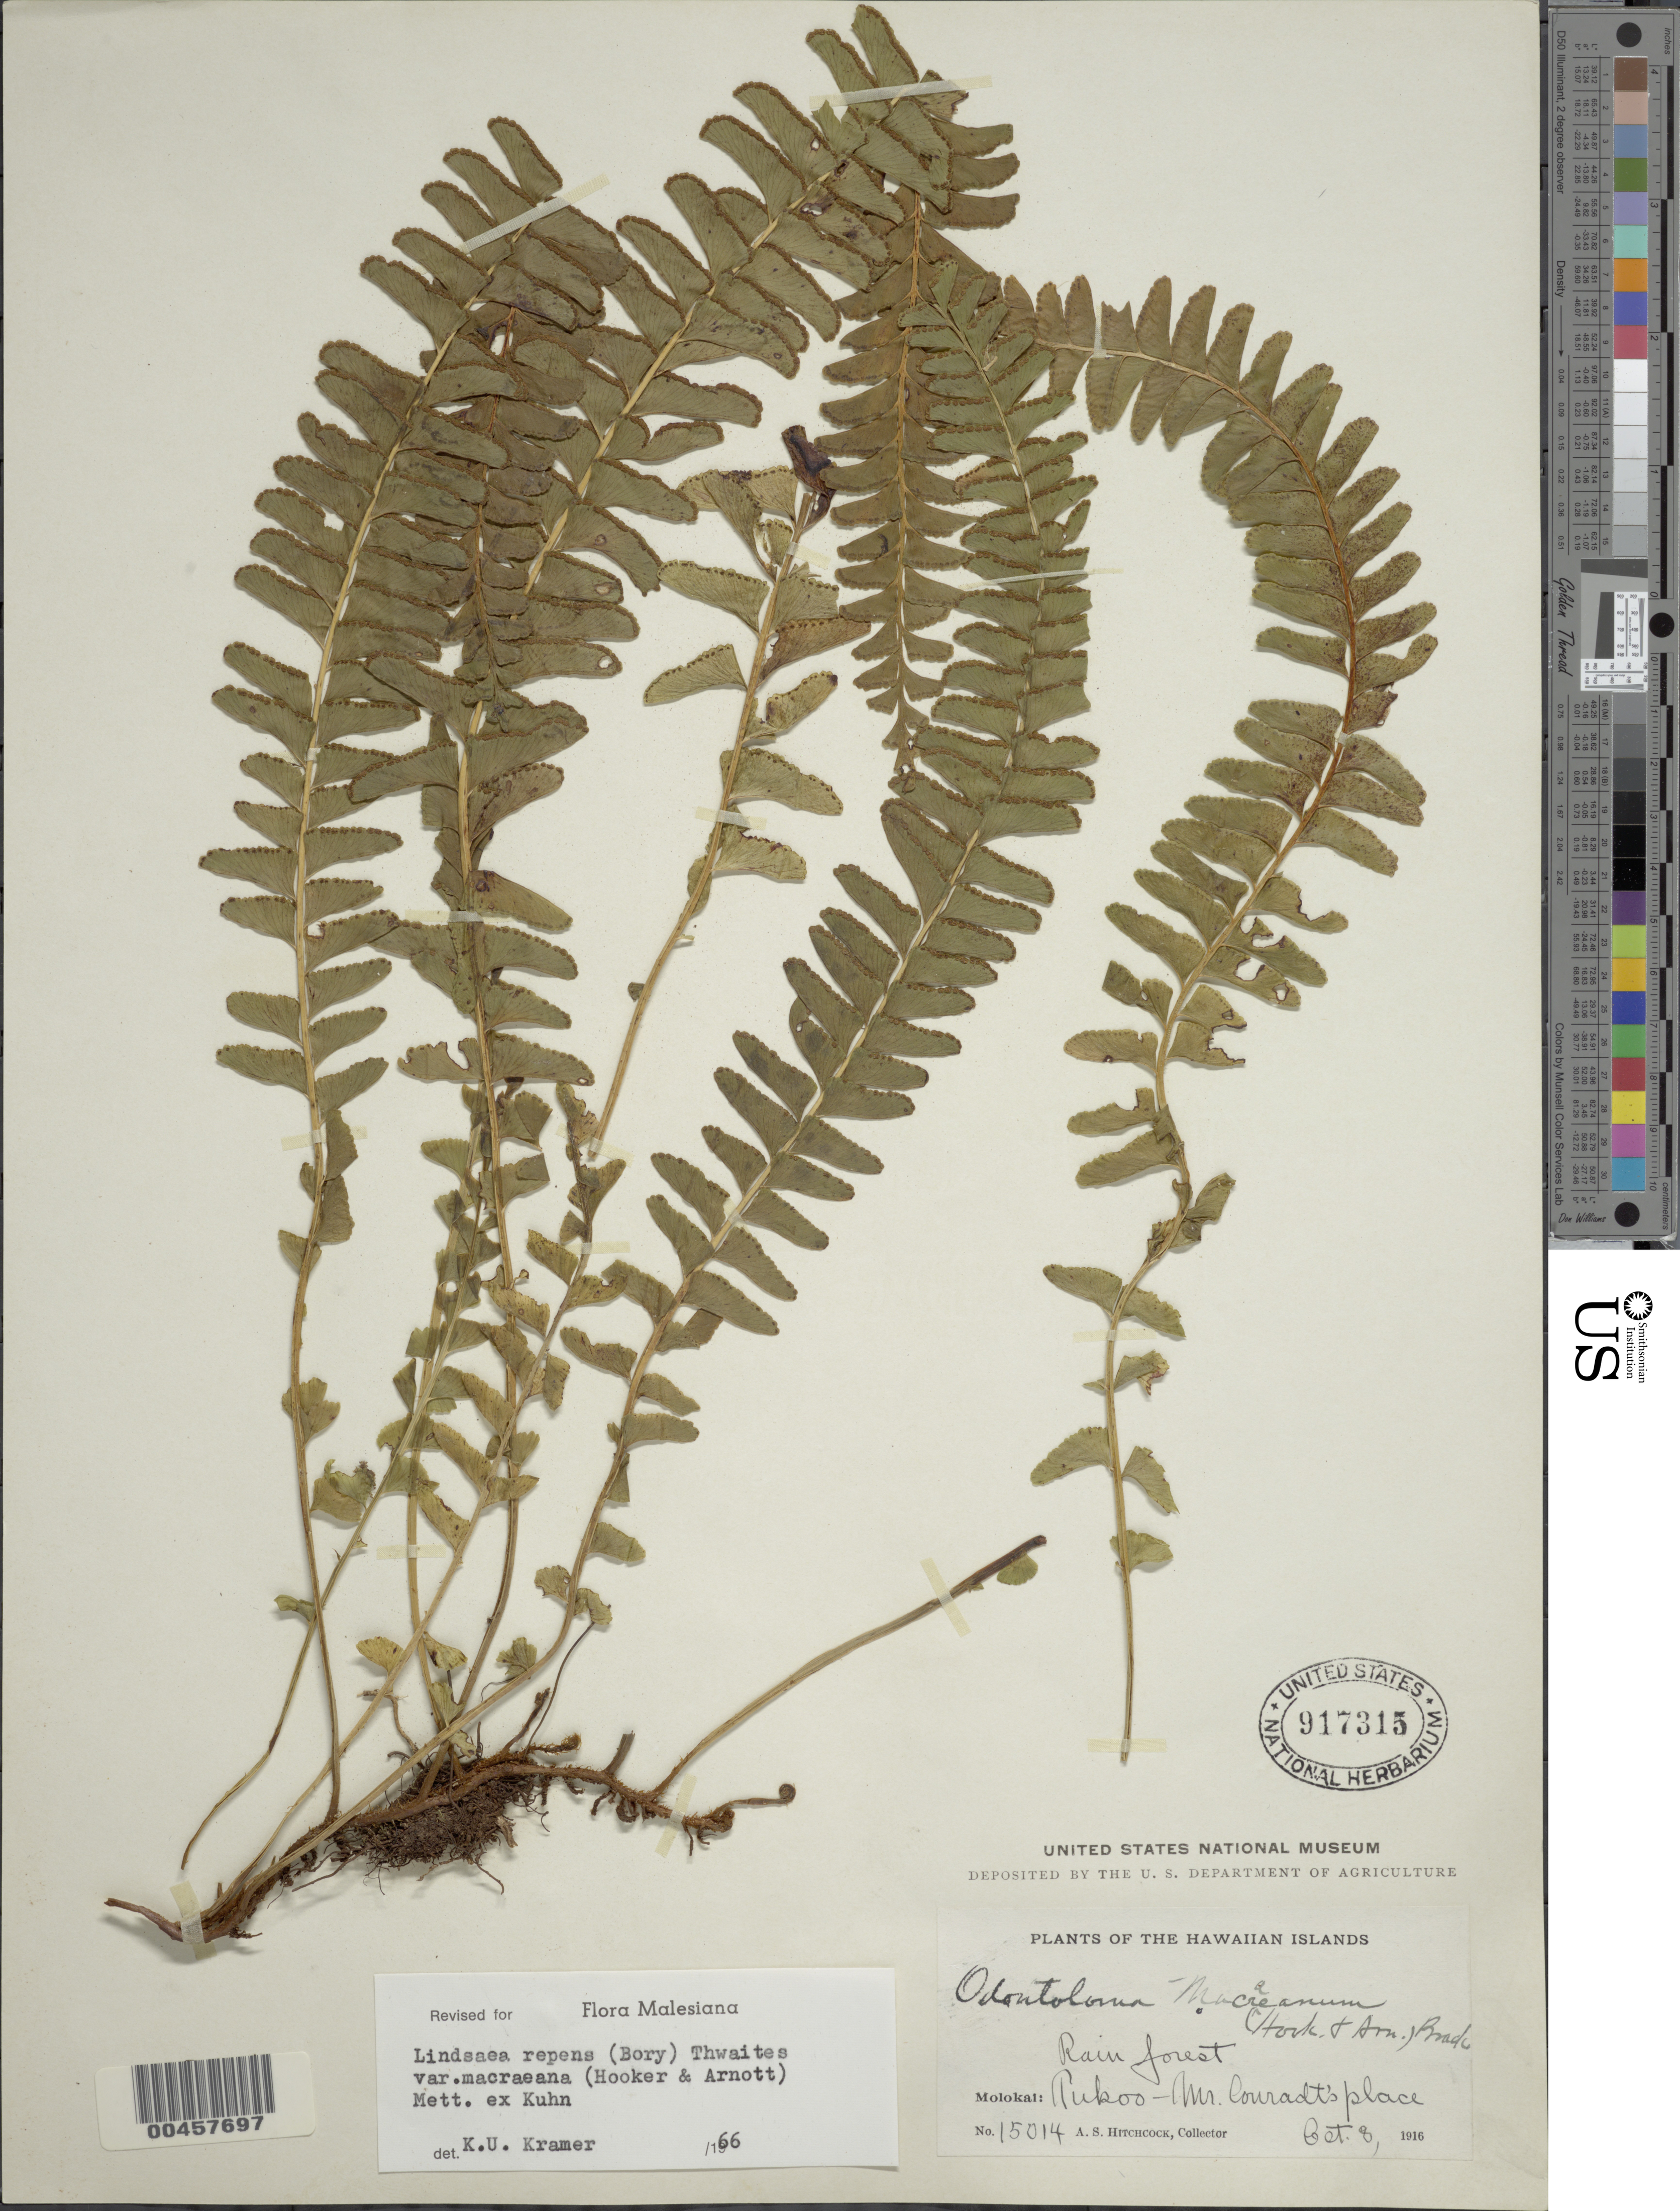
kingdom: Plantae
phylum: Tracheophyta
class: Polypodiopsida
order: Polypodiales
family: Lindsaeaceae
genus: Lindsaea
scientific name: Lindsaea repens var. macraeana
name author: (Hook. & Arn.) Mett. ex Kuhn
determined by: Kramer, K. U.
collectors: A. S. Hitchcock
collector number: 15014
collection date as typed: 8 Oct 1916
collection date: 1916-10-08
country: United States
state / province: Hawaii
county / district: Maui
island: Moloka'i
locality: Molokai: Pukoo - Mr. Conradt's Place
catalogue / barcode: US 917315